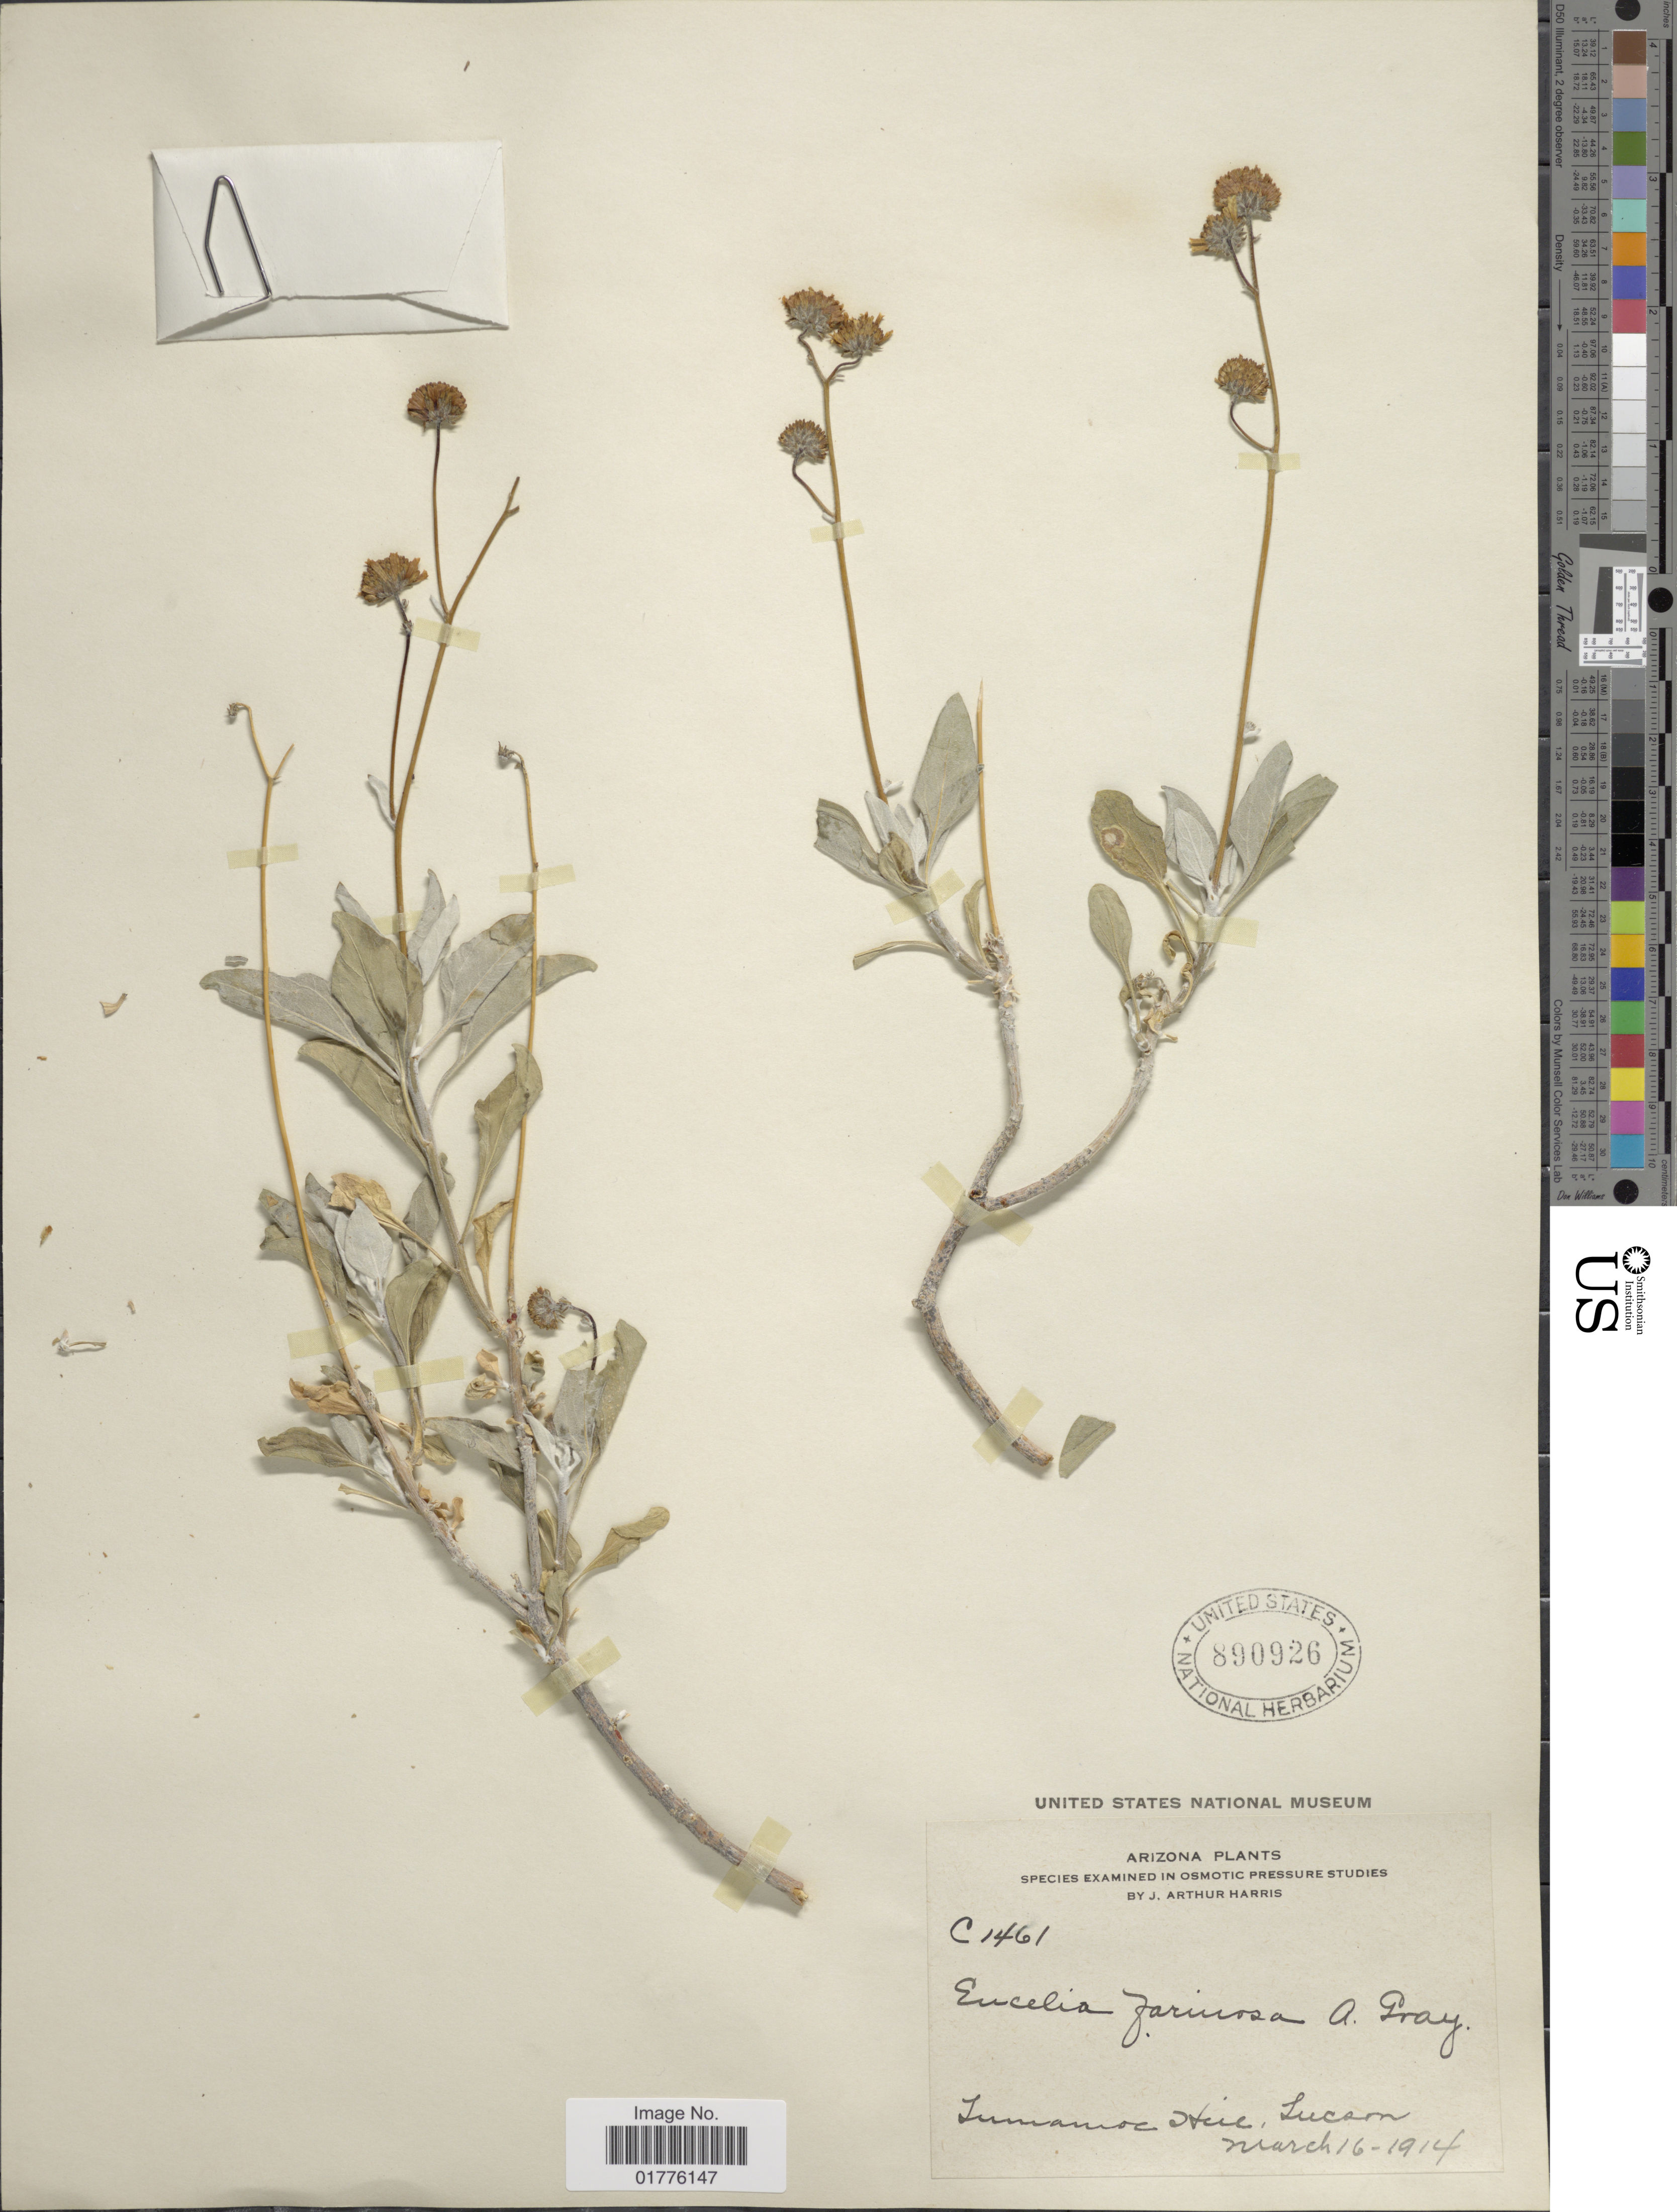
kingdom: Plantae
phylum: Tracheophyta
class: Magnoliopsida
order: Asterales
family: Asteraceae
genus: Encelia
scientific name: Encelia farinosa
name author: A. Gray ex Torr. in Emory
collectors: A. Harris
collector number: C1461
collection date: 1914-03-16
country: United States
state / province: Arizona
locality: Tumanoc Hill, Tucson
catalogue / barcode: US 890926